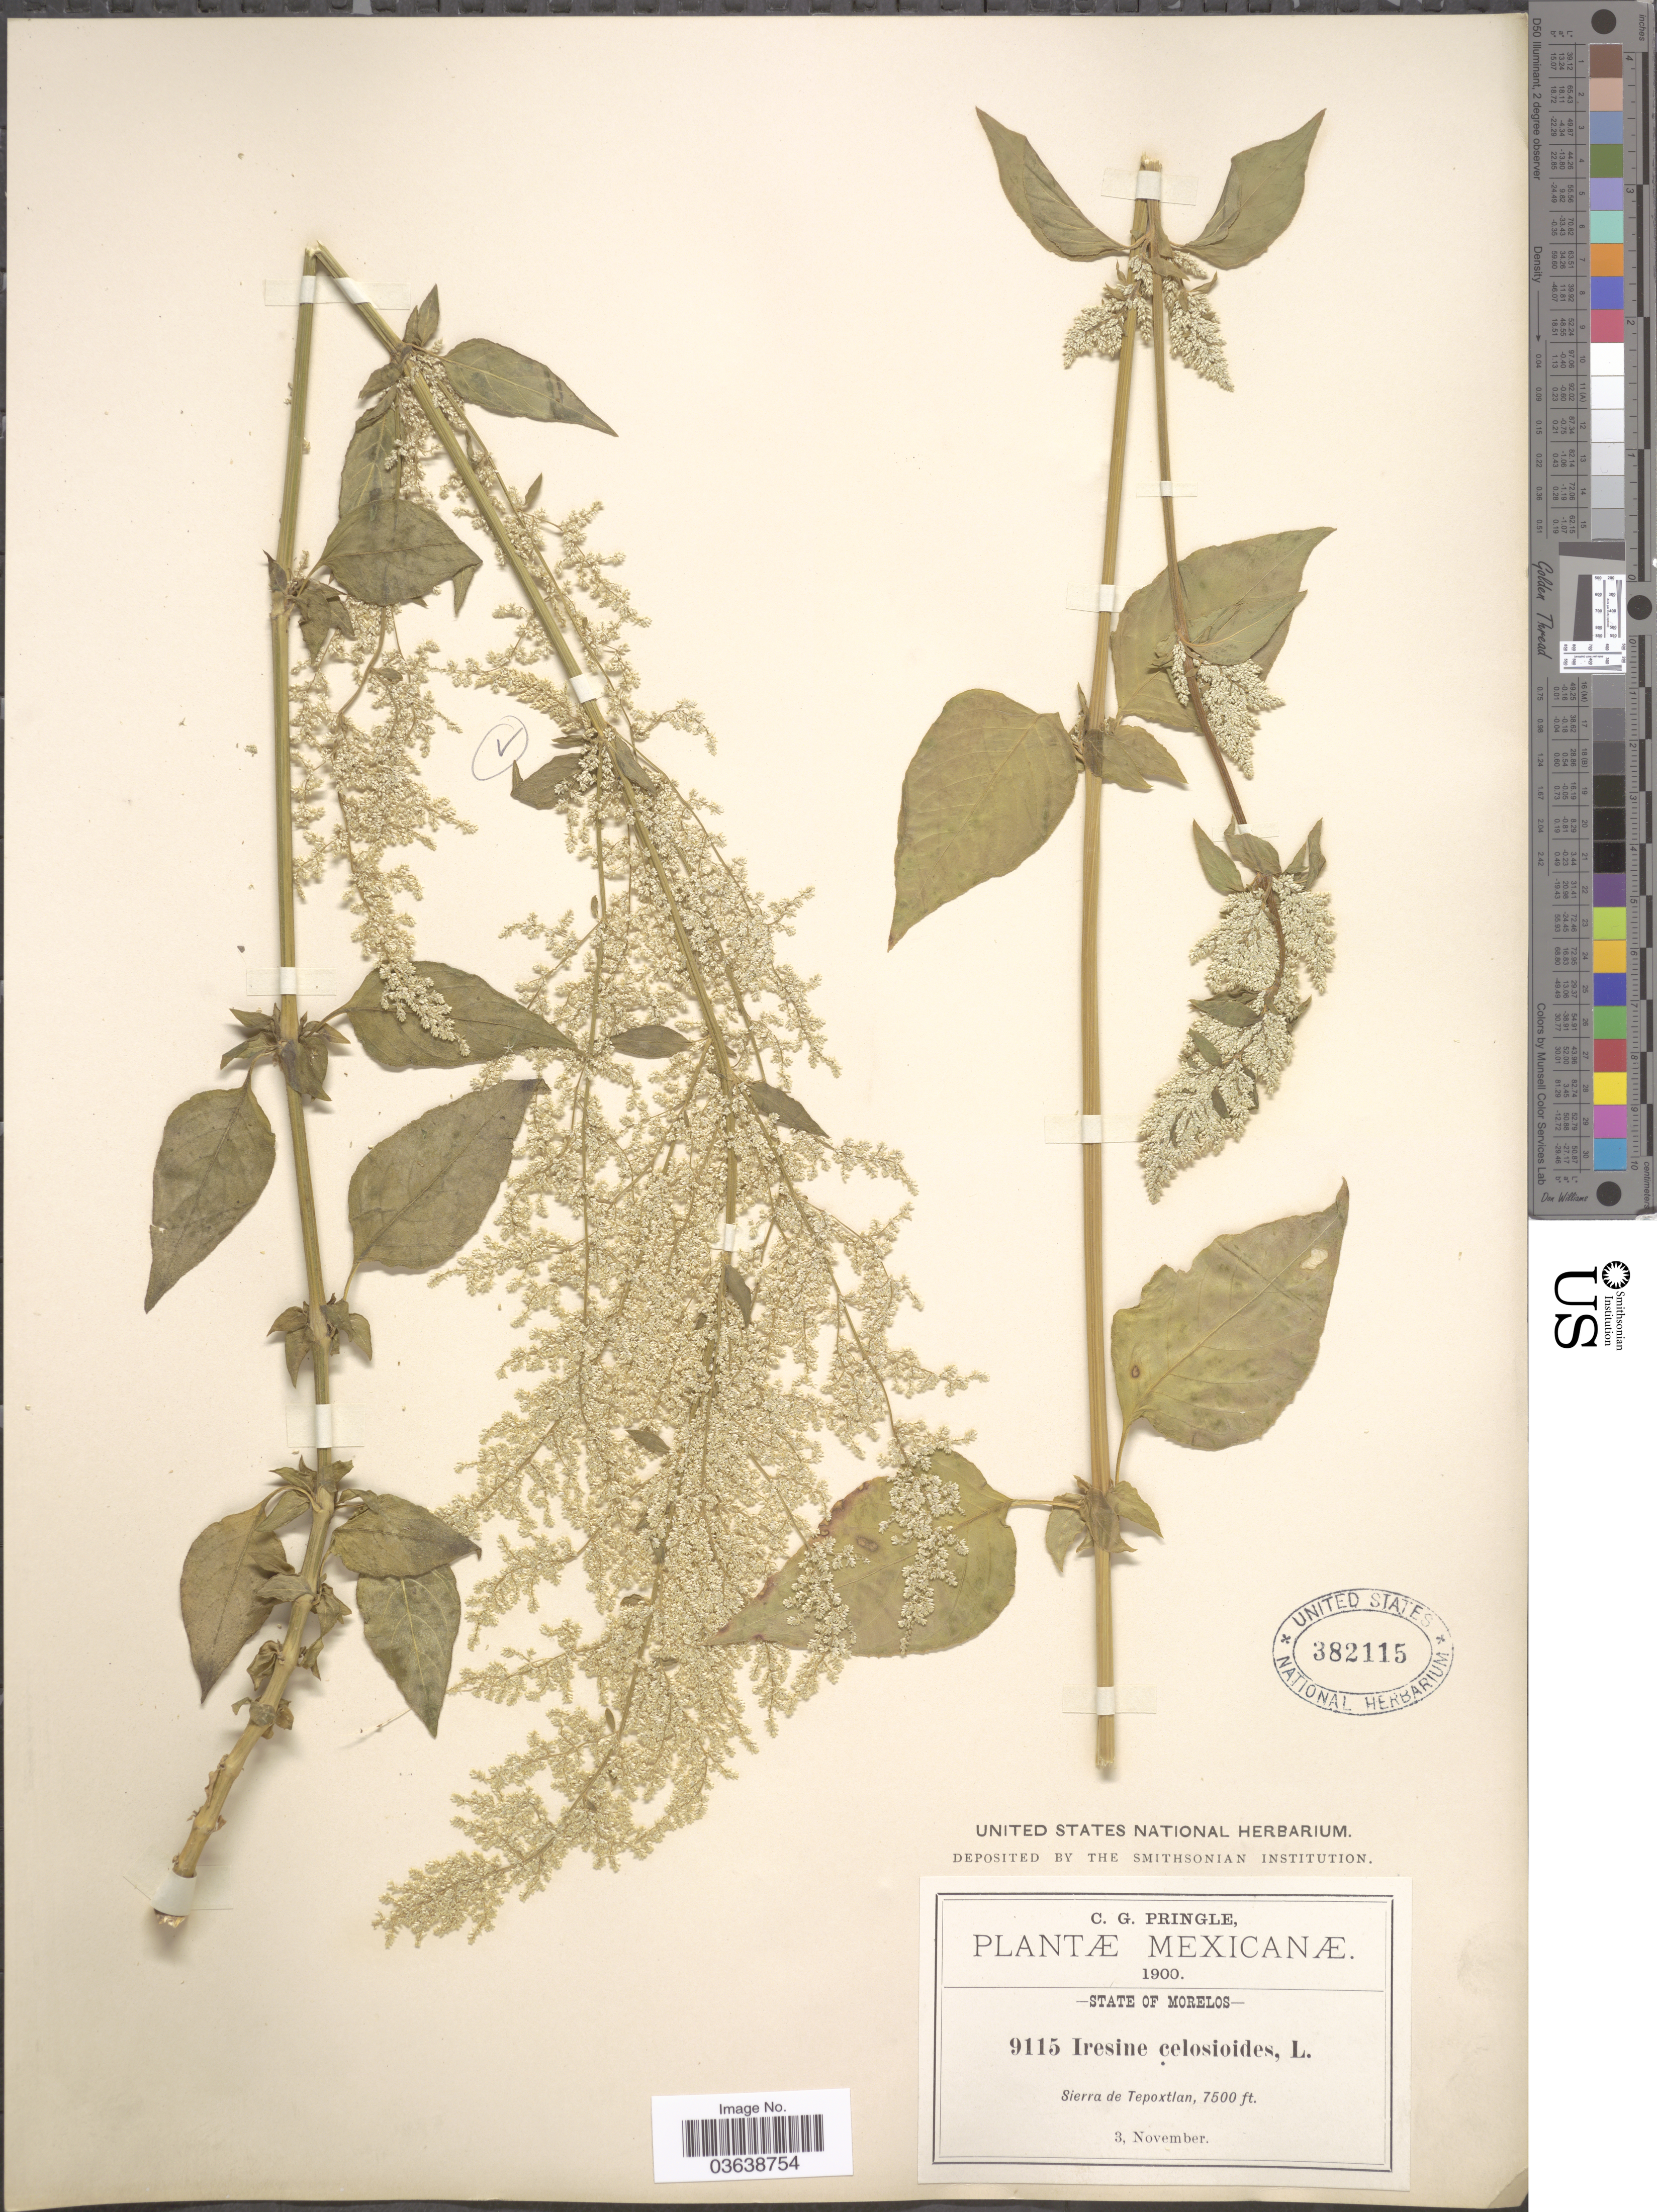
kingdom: Plantae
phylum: Tracheophyta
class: Magnoliopsida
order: Caryophyllales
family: Amaranthaceae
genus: Iresine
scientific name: Iresine celosia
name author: L.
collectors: C. G. Pringle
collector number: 9115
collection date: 1900-11-03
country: Mexico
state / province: Morelos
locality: Sierra de Tepoxtlan.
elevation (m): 2286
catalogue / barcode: US 382115